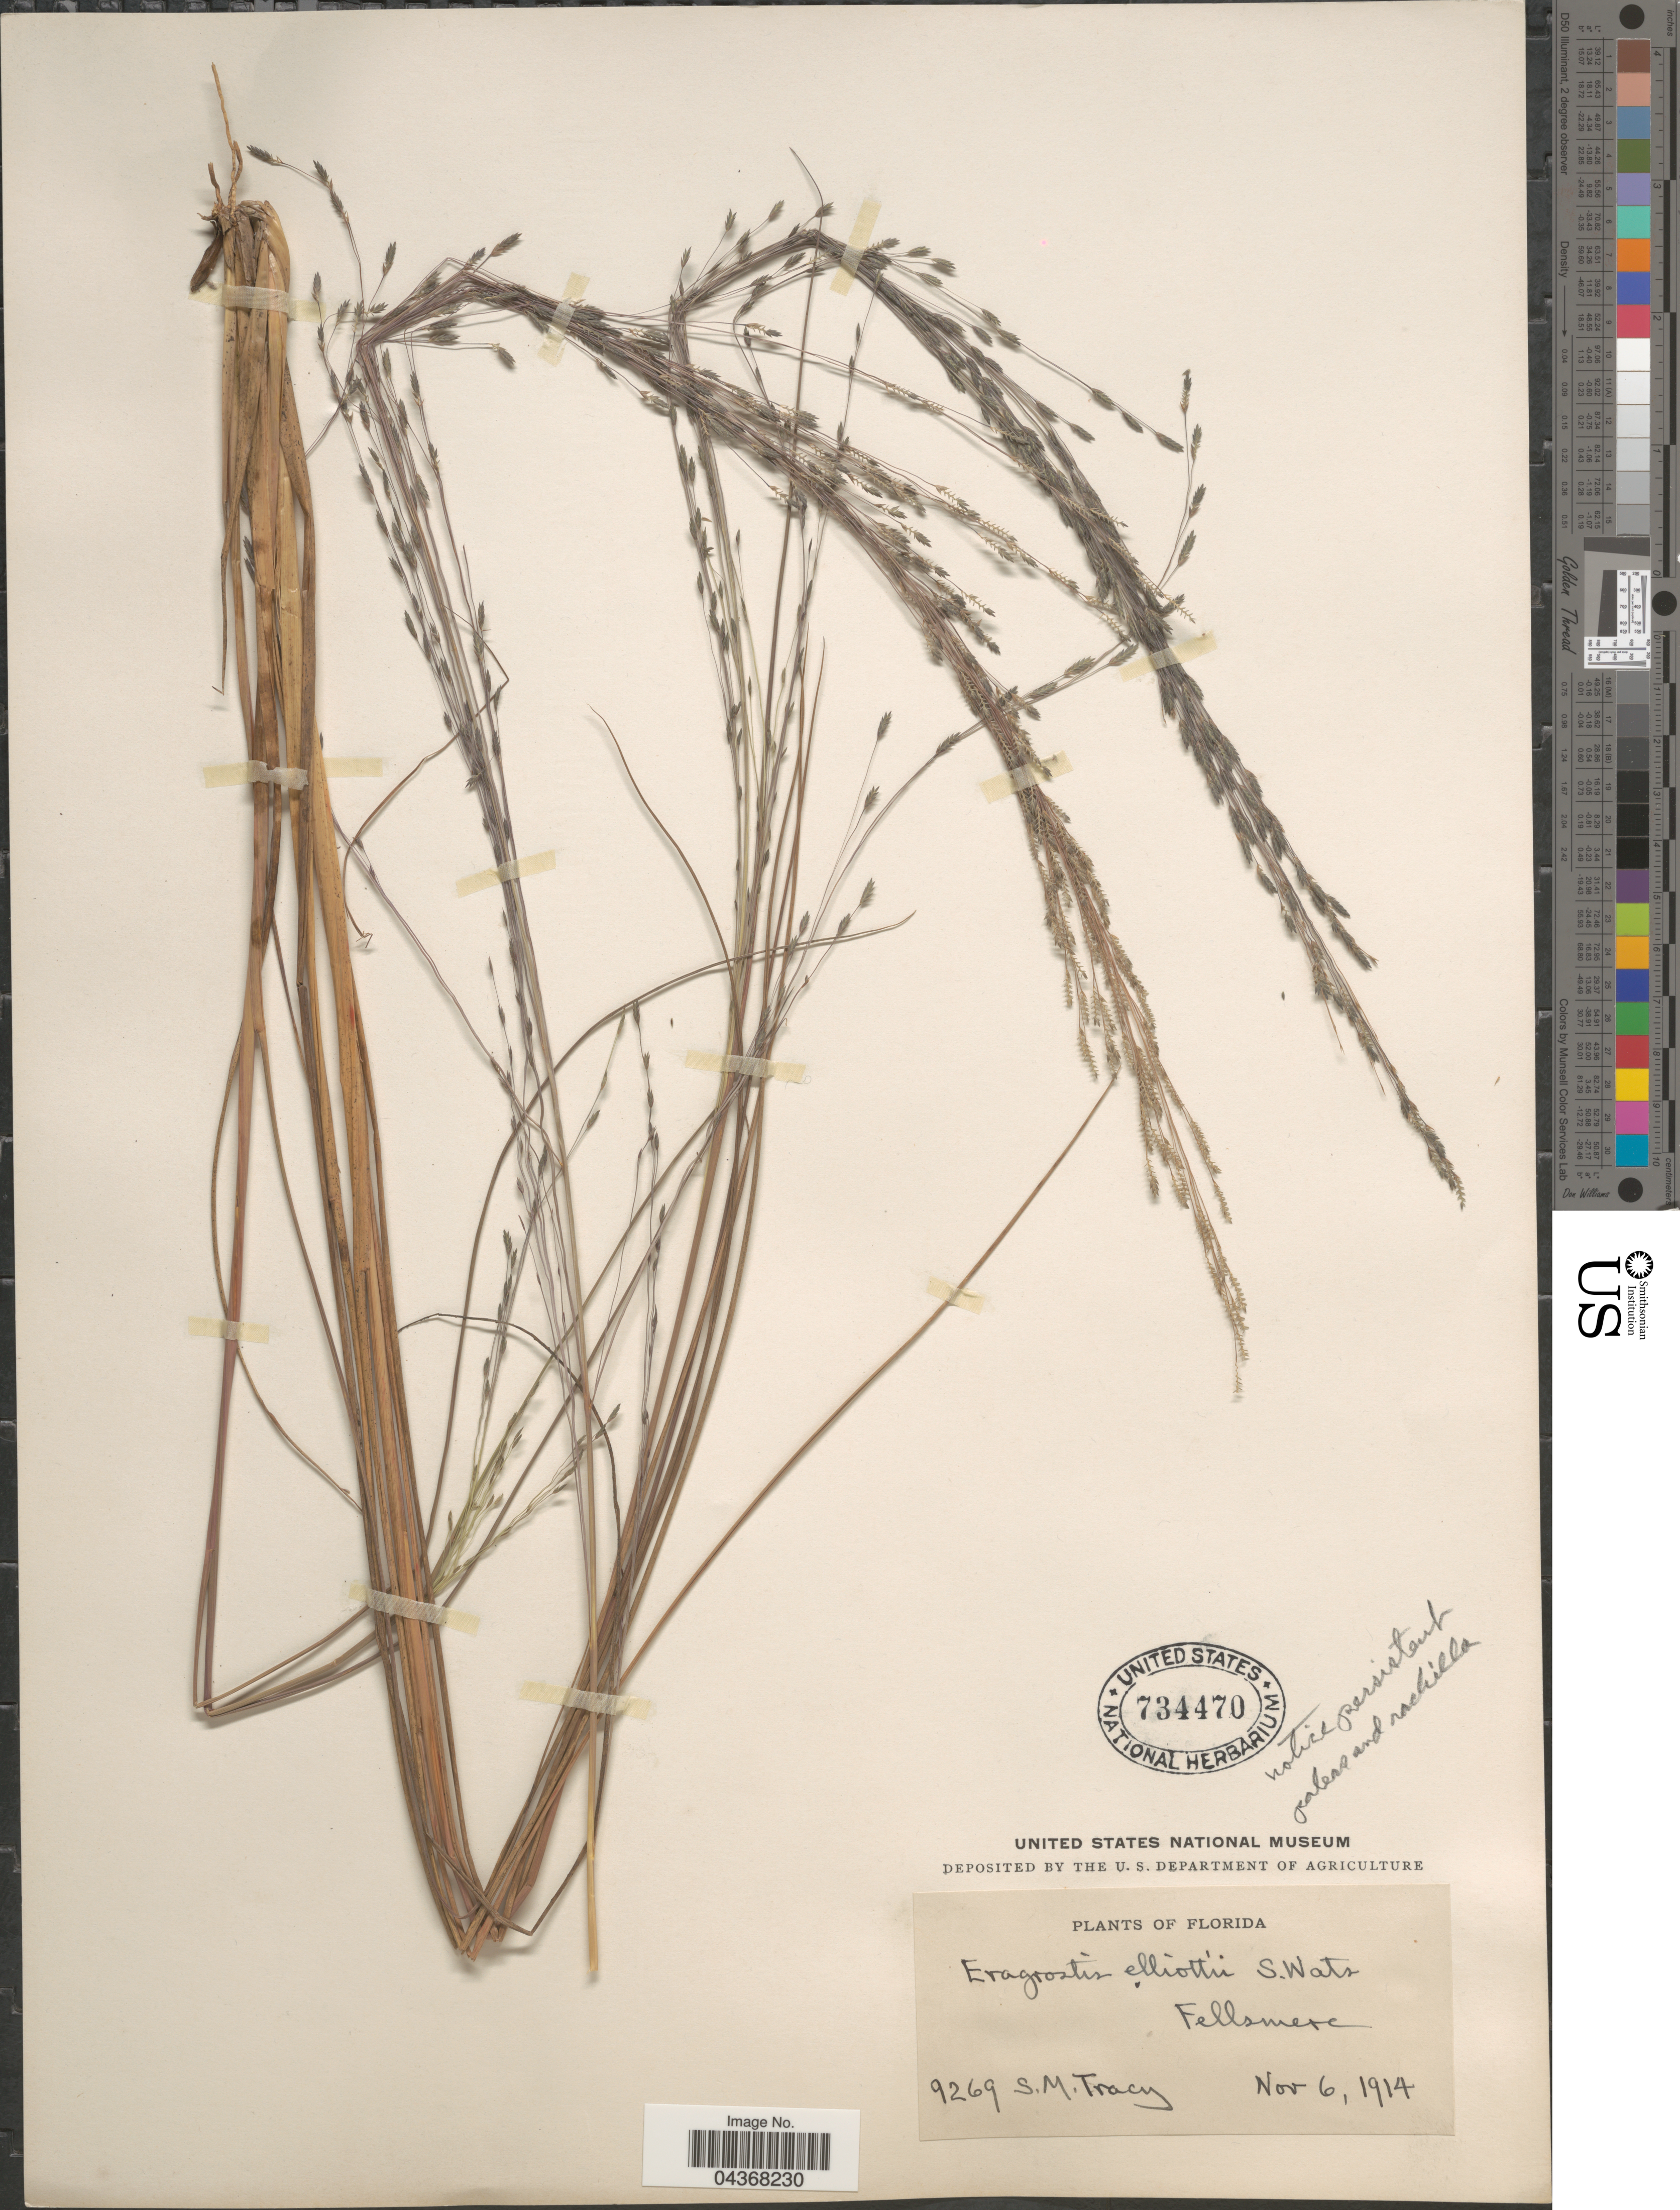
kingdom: Plantae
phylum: Tracheophyta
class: Liliopsida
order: Poales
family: Poaceae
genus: Eragrostis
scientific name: Eragrostis elliottii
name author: S. Watson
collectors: S. M. Tracy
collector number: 9269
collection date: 1914-11-06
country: United States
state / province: Florida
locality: Fellsmere.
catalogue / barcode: US 734470